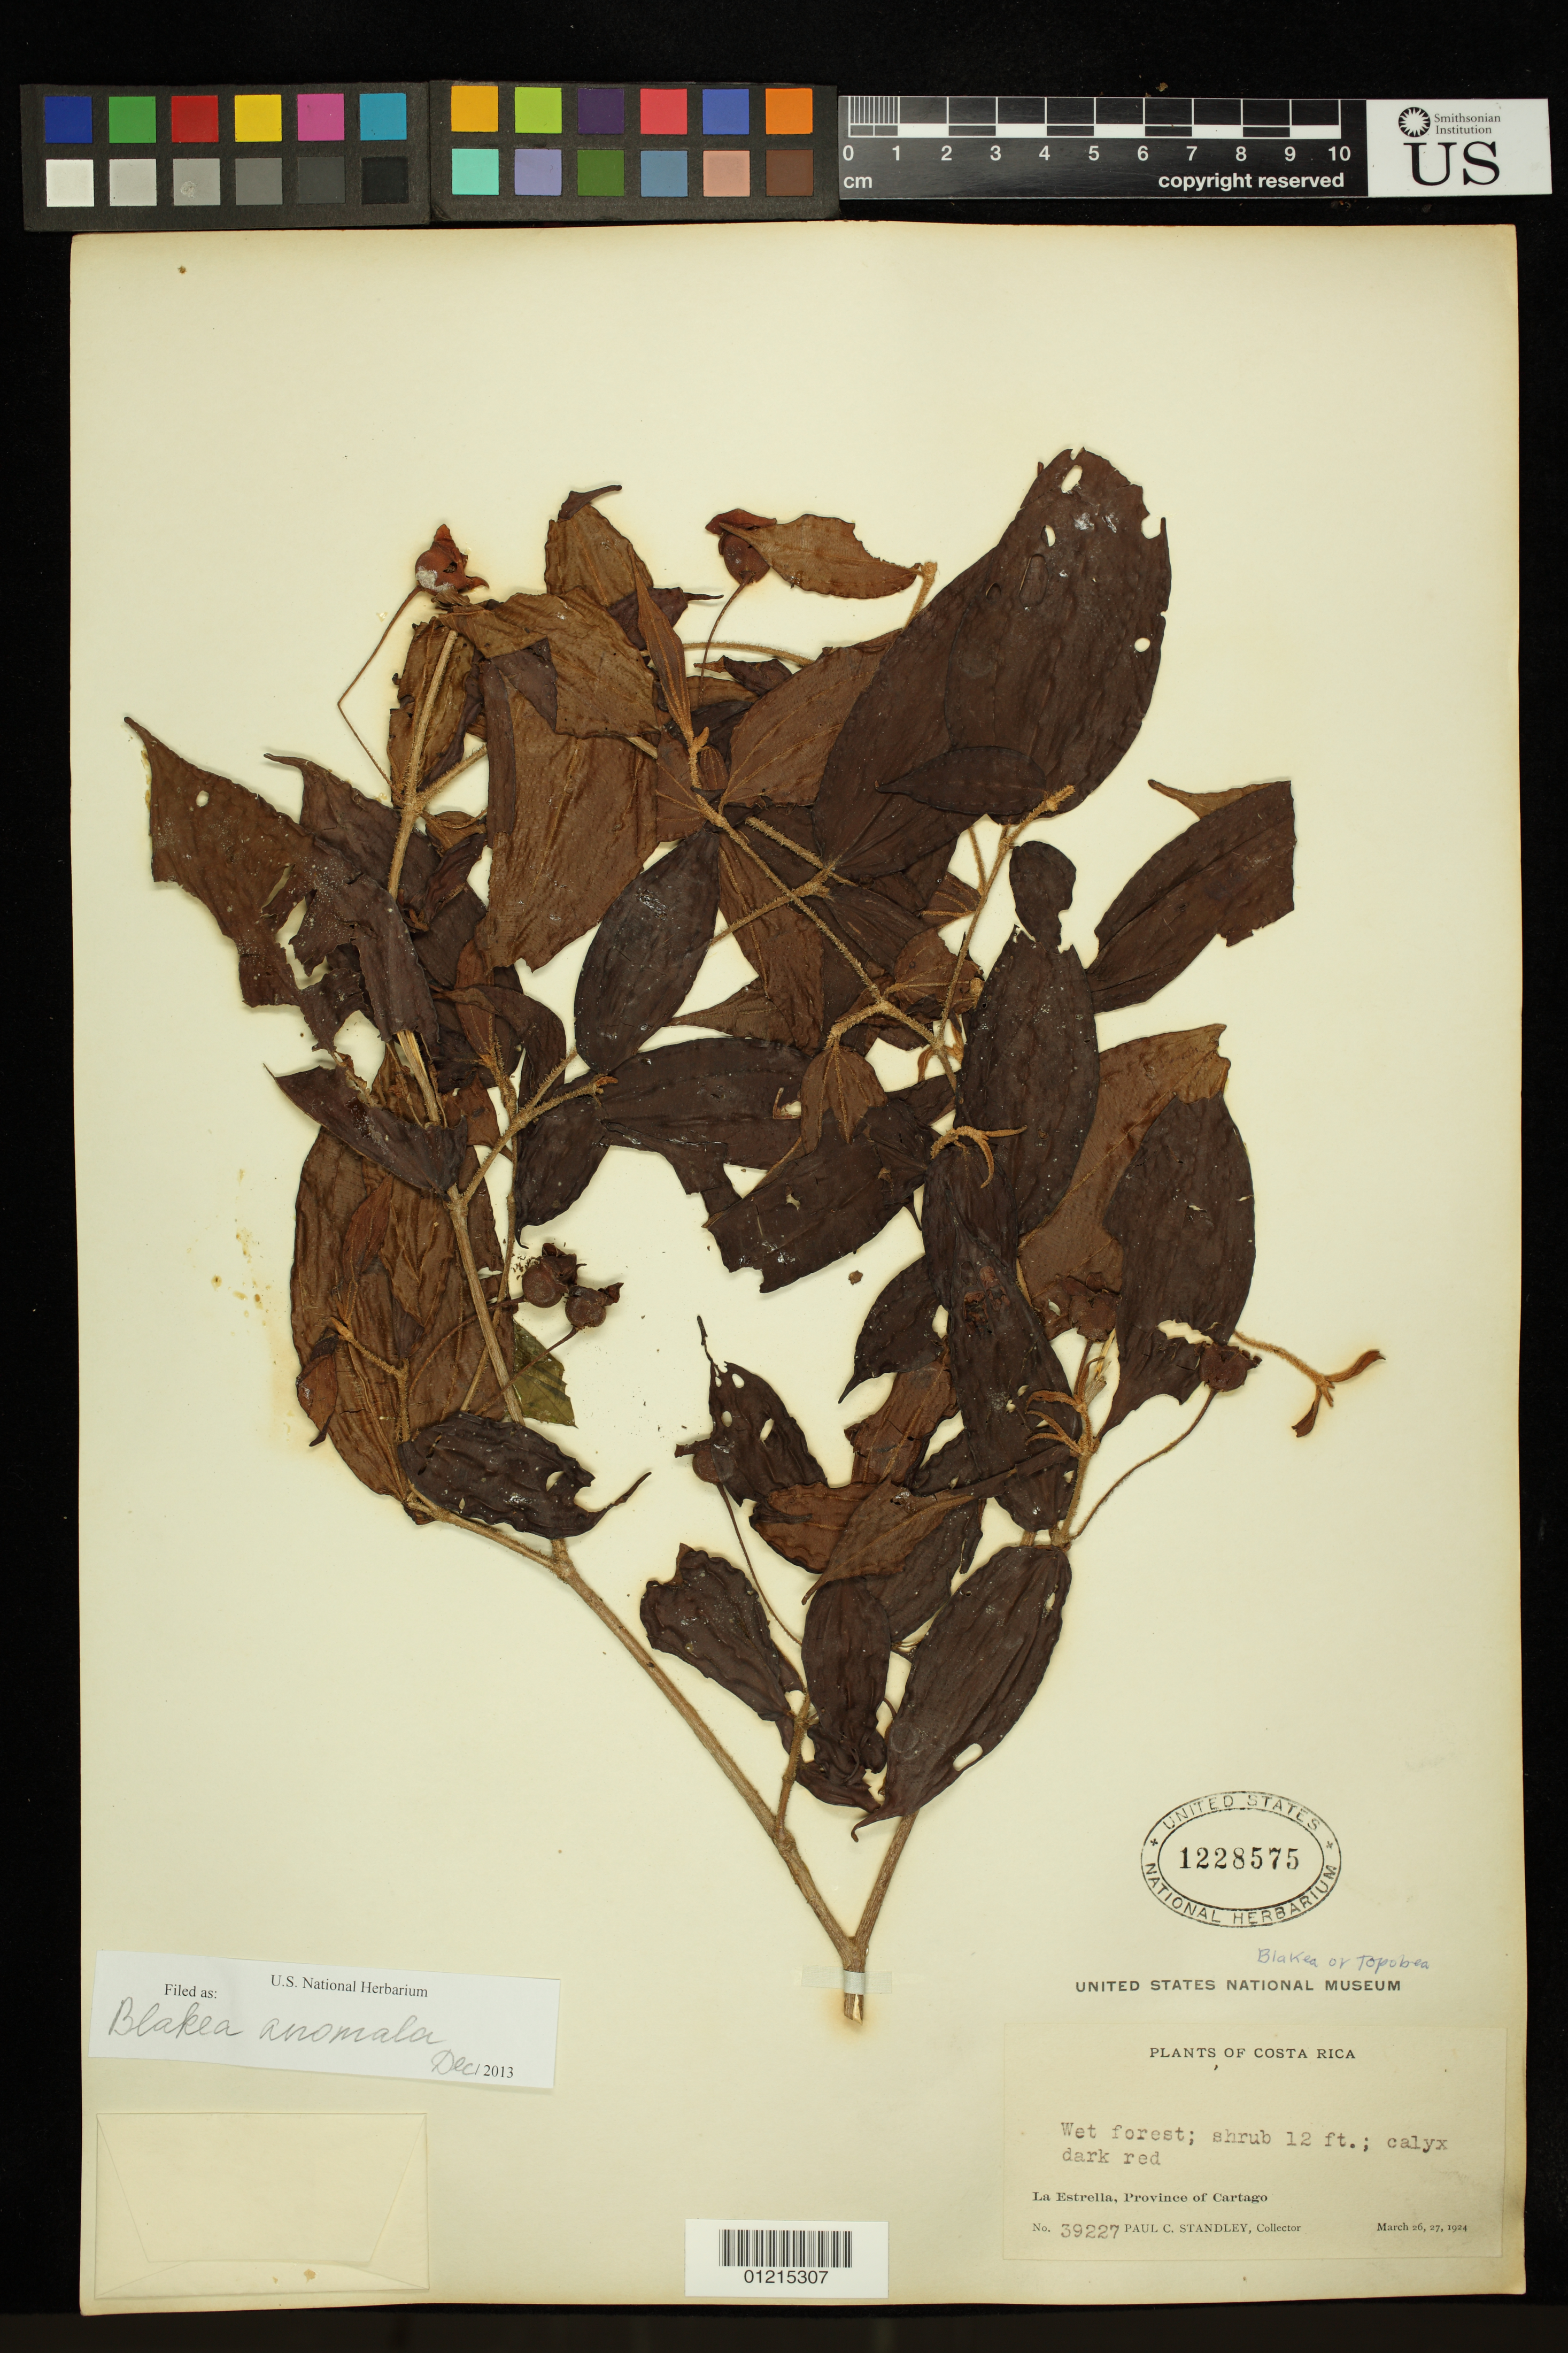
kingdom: Plantae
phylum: Tracheophyta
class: Magnoliopsida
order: Myrtales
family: Melastomataceae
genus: Blakea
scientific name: Blakea anomala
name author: Donn. Sm.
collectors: P. C. Standley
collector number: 39227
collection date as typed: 26 Mar 1924 and 27 Dec 1924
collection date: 1924-03-26,1924-12-27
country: Costa Rica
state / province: Cartago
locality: La Estrella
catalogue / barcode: US 1228575